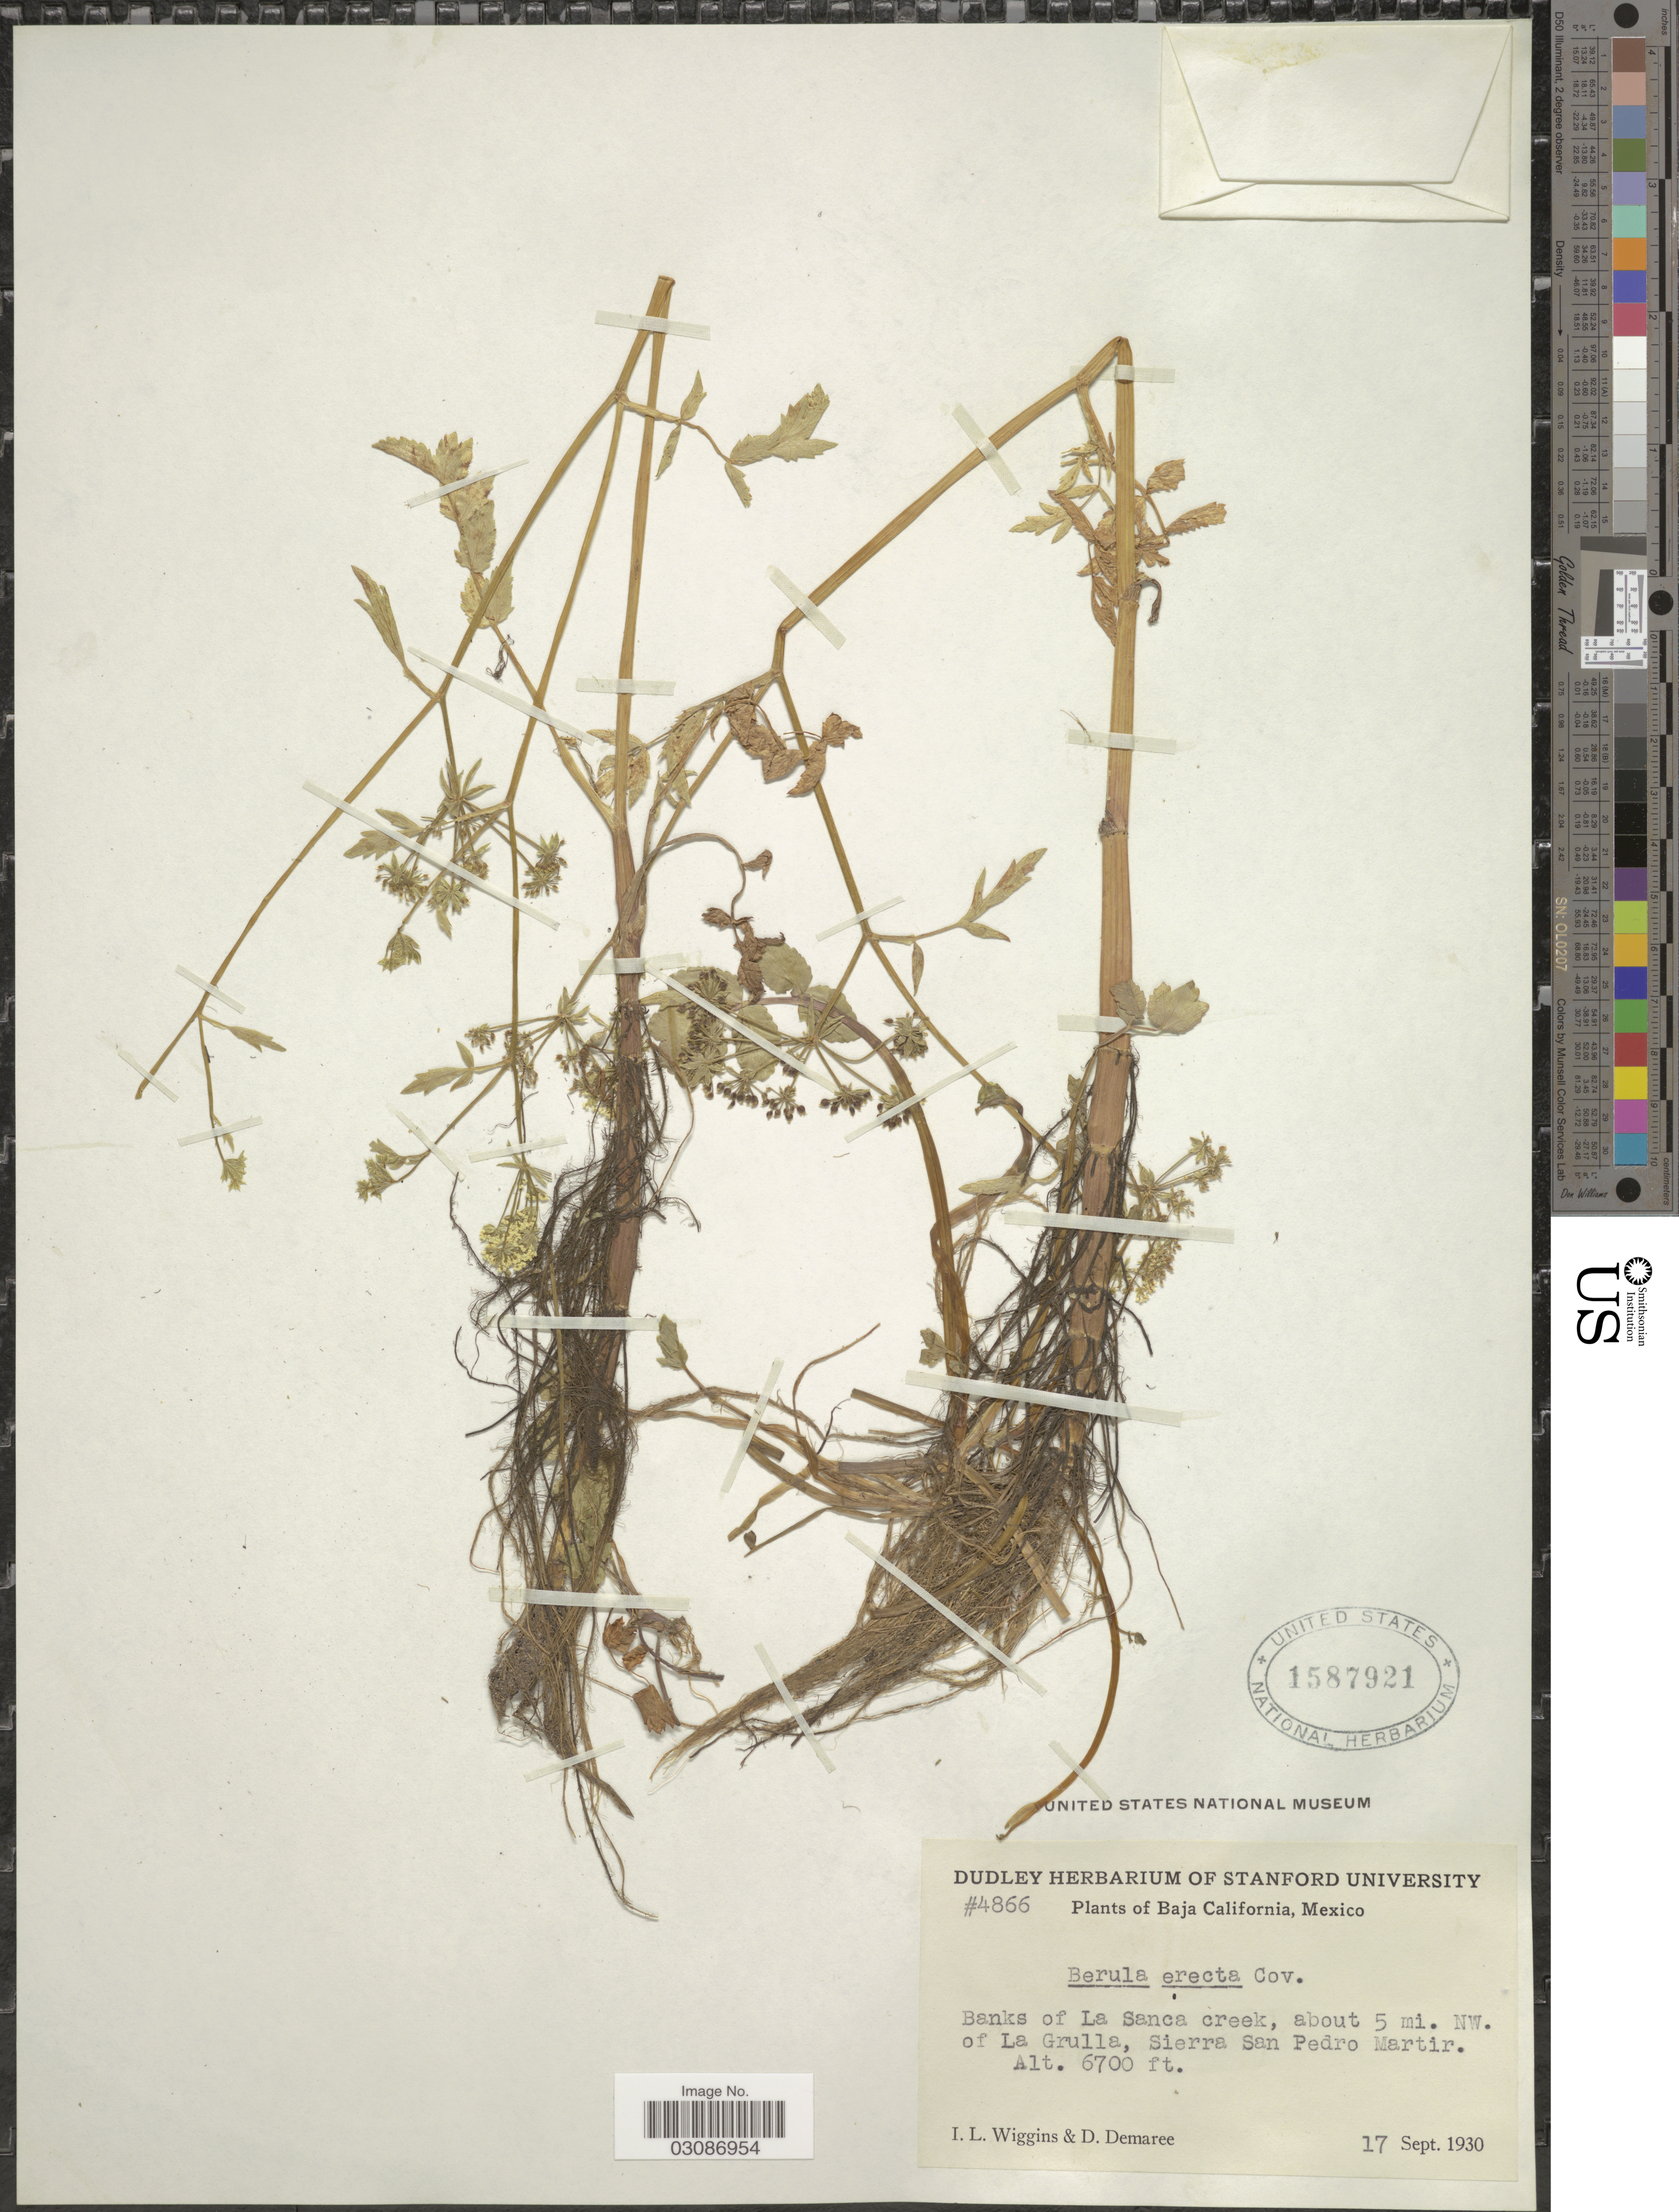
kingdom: Plantae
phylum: Tracheophyta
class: Magnoliopsida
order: Apiales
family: Apiaceae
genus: Berula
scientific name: Berula erecta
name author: (Huds.) Coville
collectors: I. L. Wiggins & D. Demaree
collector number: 4866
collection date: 1930-09-17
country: Mexico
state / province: Baja California Norte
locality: Banks of La Sanca creek, about 5 mi. NW of La Grulla, Sierra San Pedro Martir.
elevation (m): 2042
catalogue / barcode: US 1587921